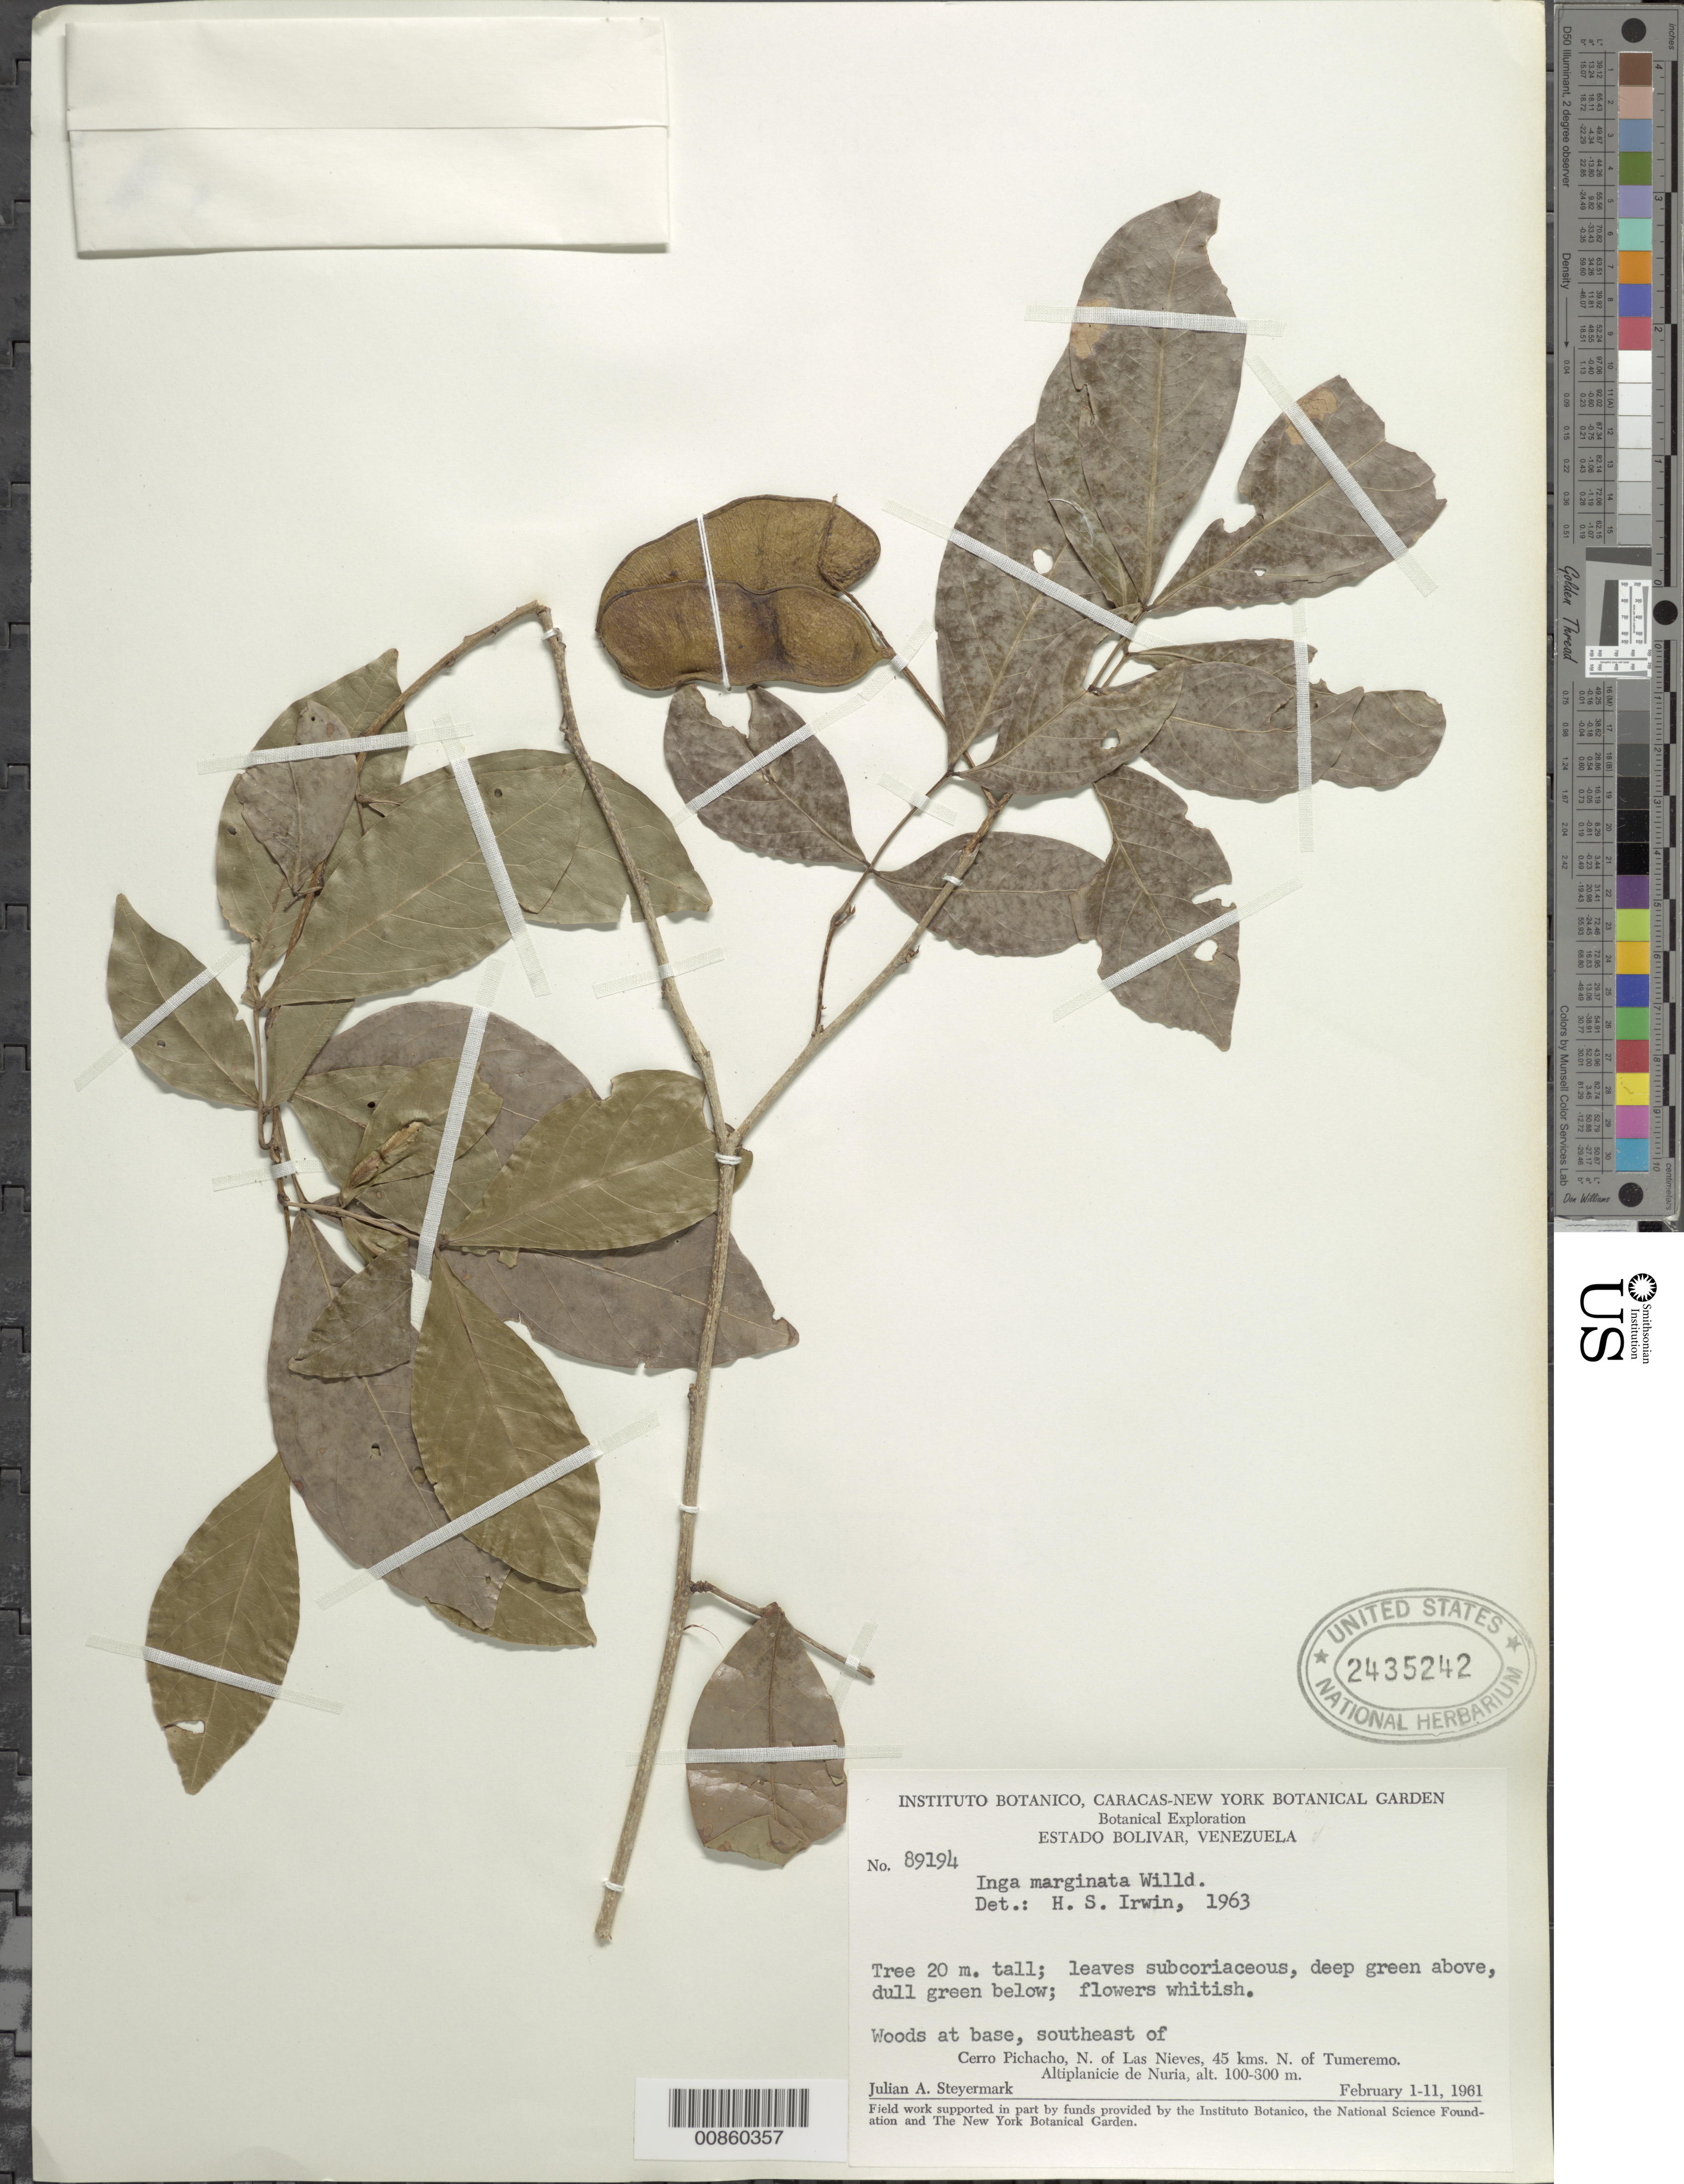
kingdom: Plantae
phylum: Tracheophyta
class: Magnoliopsida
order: Fabales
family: Fabaceae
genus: Inga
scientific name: Inga marginata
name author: Willd.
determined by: Irwin, Howard S.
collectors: J. Steyermark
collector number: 89194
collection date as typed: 1-Feb-61 to 11-Feb-61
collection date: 1961-02-01/1961-02-11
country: Venezuela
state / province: Bolívar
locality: Cerro El Picacho, SE of; N of Las Nieves, 45 km N of Tumeremo, Altiplanicie de Nuria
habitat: Woods.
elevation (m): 100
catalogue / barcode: US 2435242